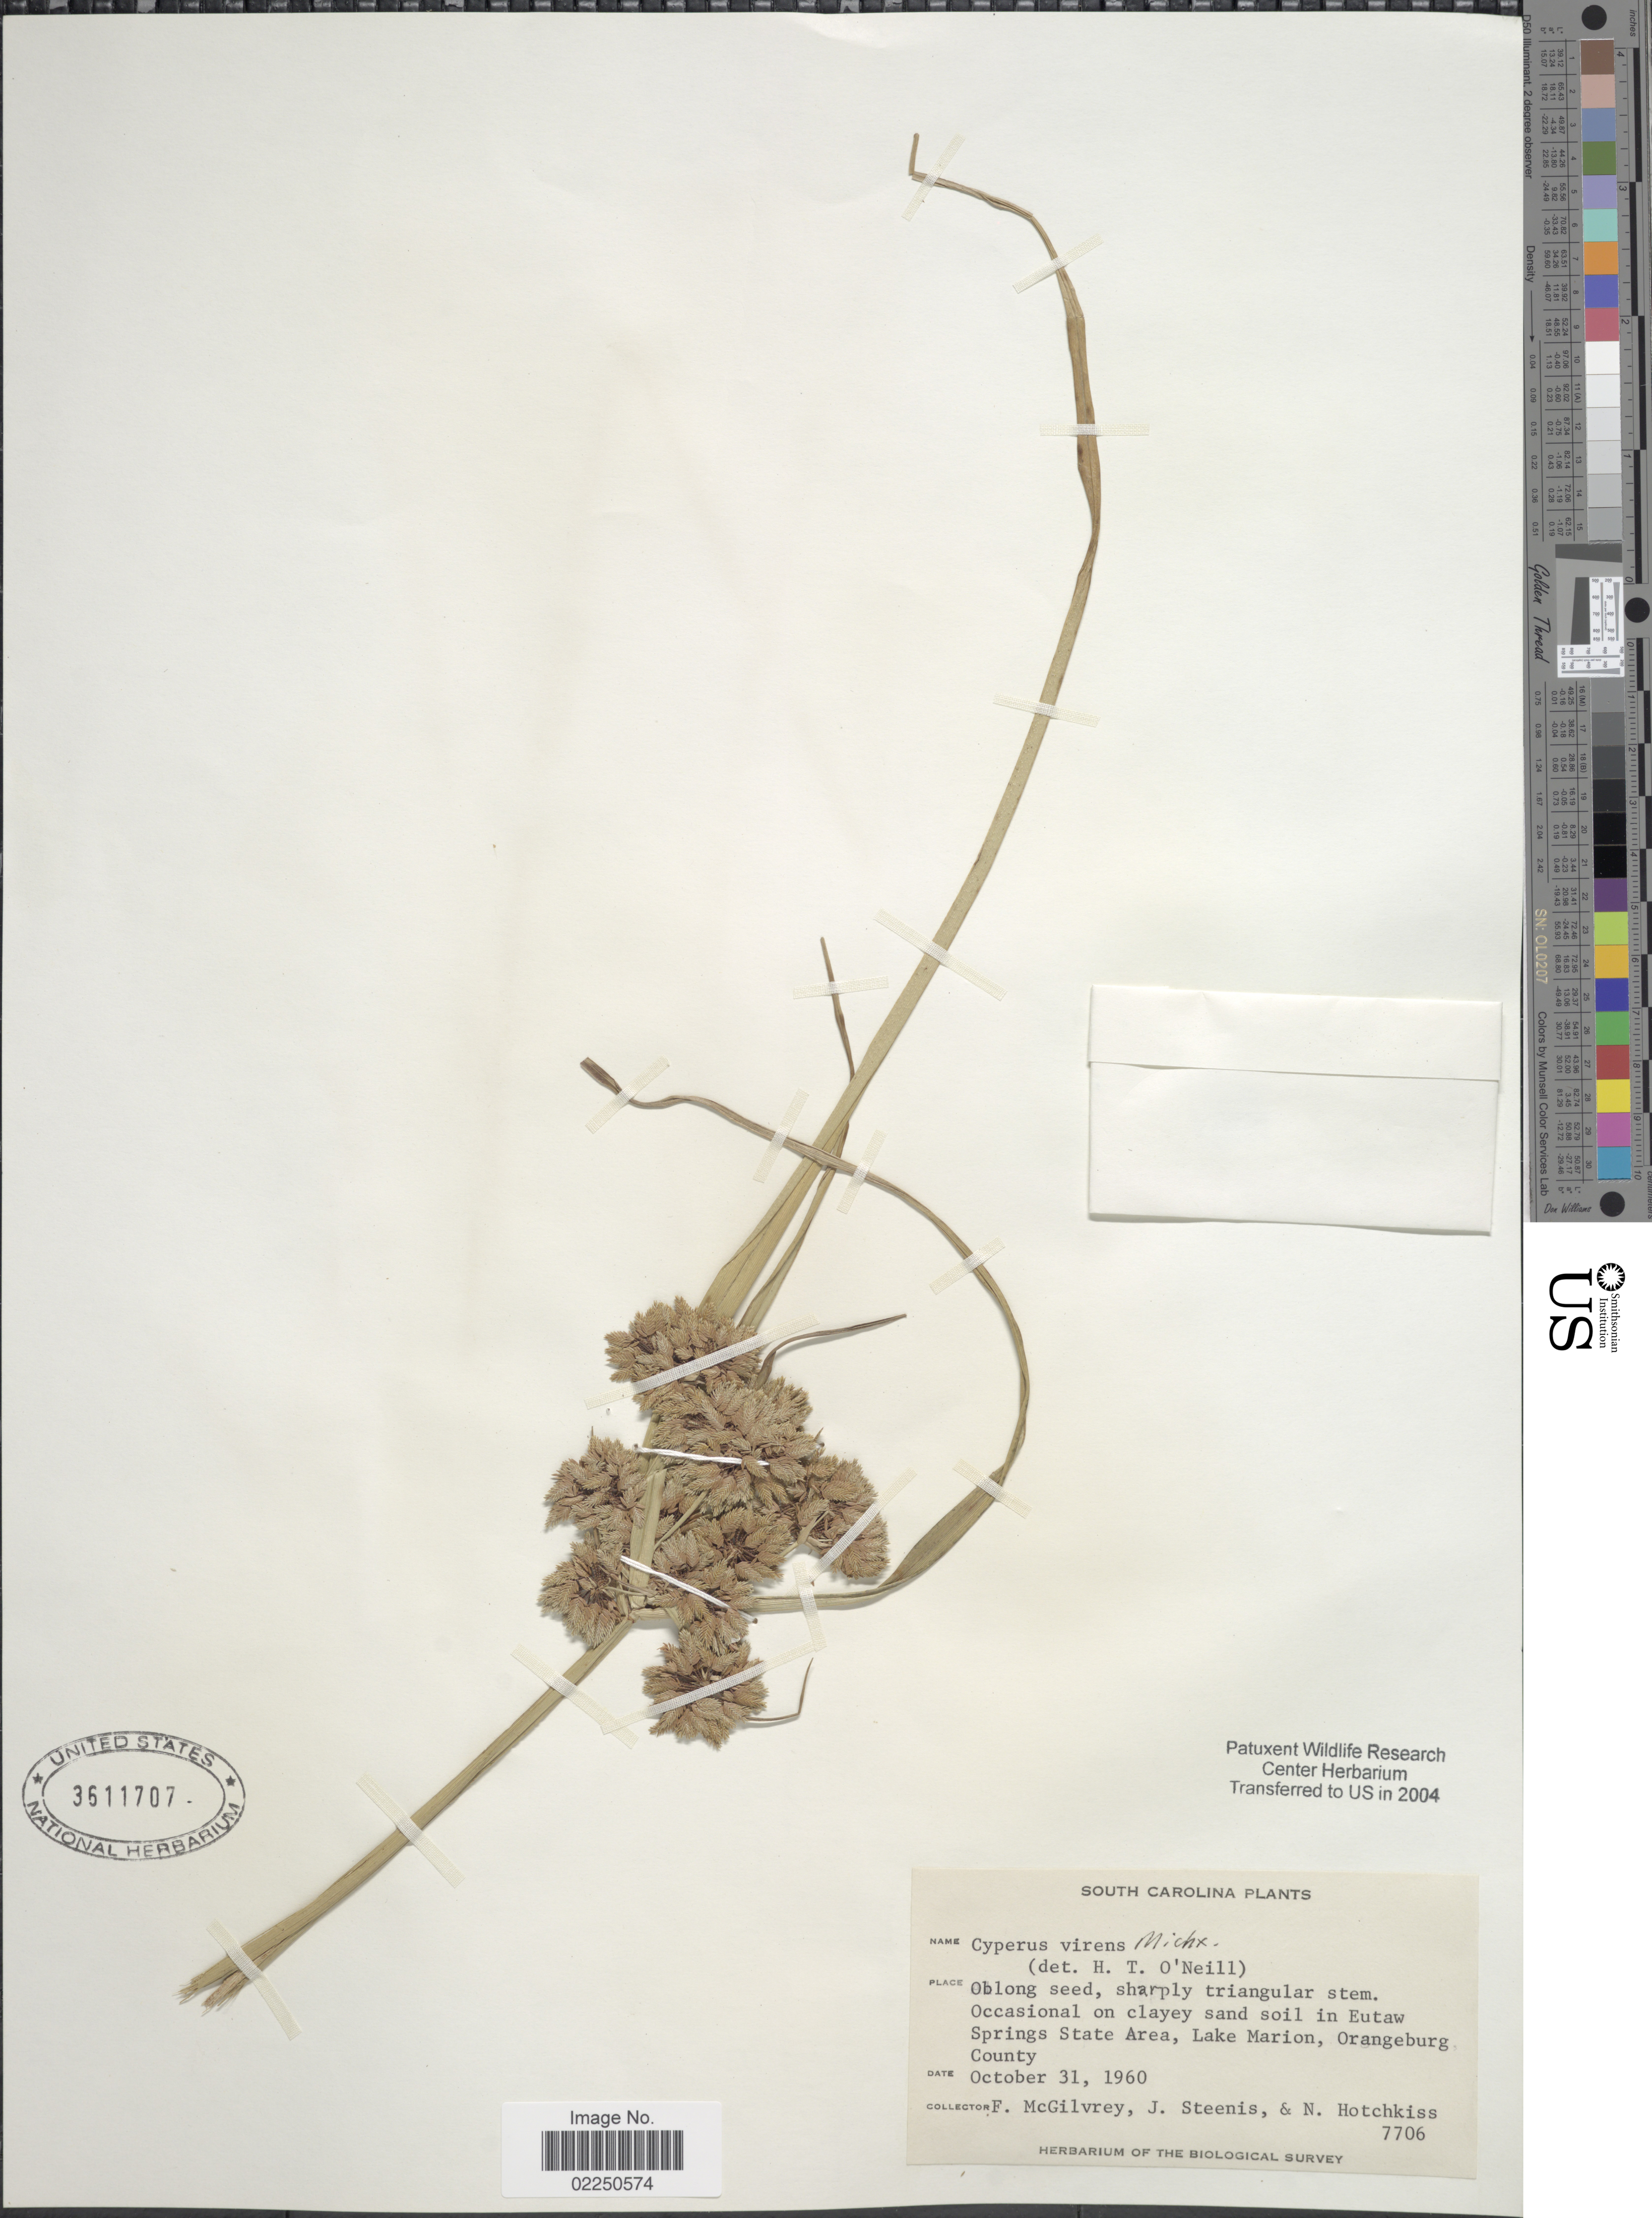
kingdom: Plantae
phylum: Tracheophyta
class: Liliopsida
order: Poales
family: Cyperaceae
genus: Cyperus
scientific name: Cyperus virens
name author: Michx.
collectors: F. McGilvrey, J. Steenis & N. Hotchkiss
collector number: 7706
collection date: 1960-10-31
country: United States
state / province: South Carolina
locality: Springs State Area, Lake Marion, Orangeburg County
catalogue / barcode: US 3611707